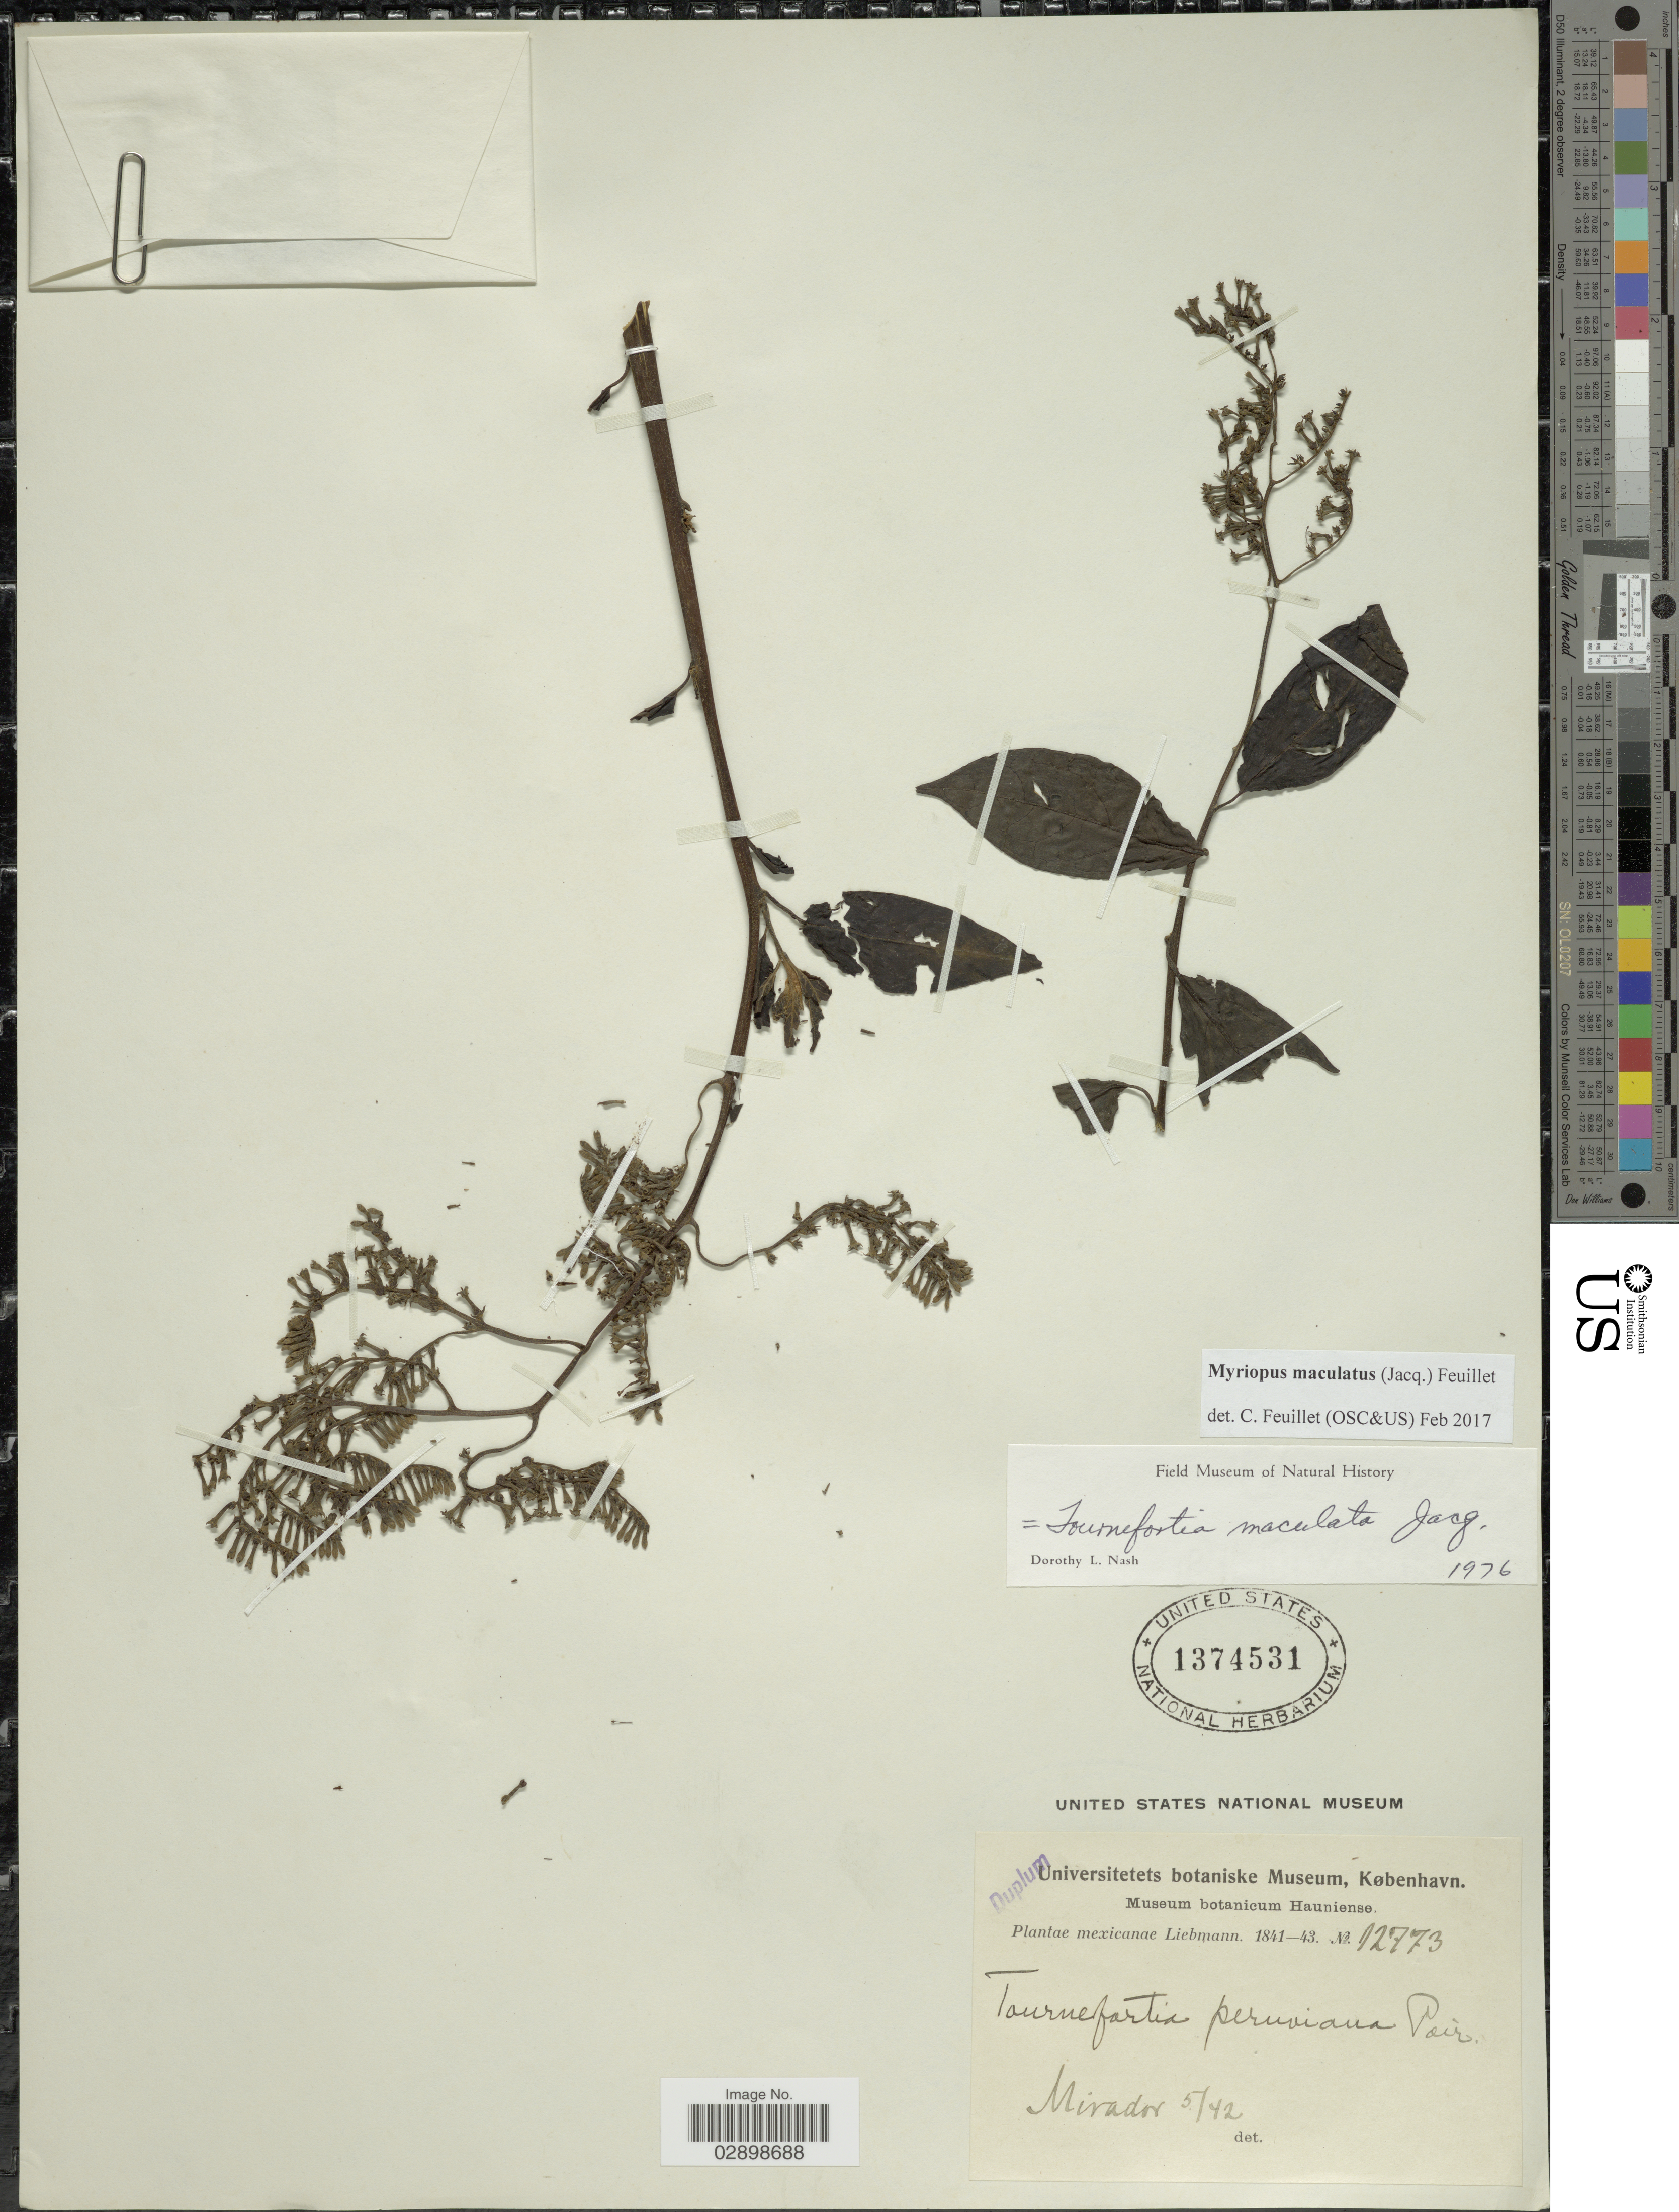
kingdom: Plantae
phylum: Tracheophyta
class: Magnoliopsida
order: Boraginales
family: Heliotropiaceae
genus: Myriopus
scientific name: Myriopus maculatus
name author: (Jacq.) Feuillet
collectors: Liebmann, --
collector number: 12773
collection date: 1842-05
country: Mexico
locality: Mirador.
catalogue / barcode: US 1374531